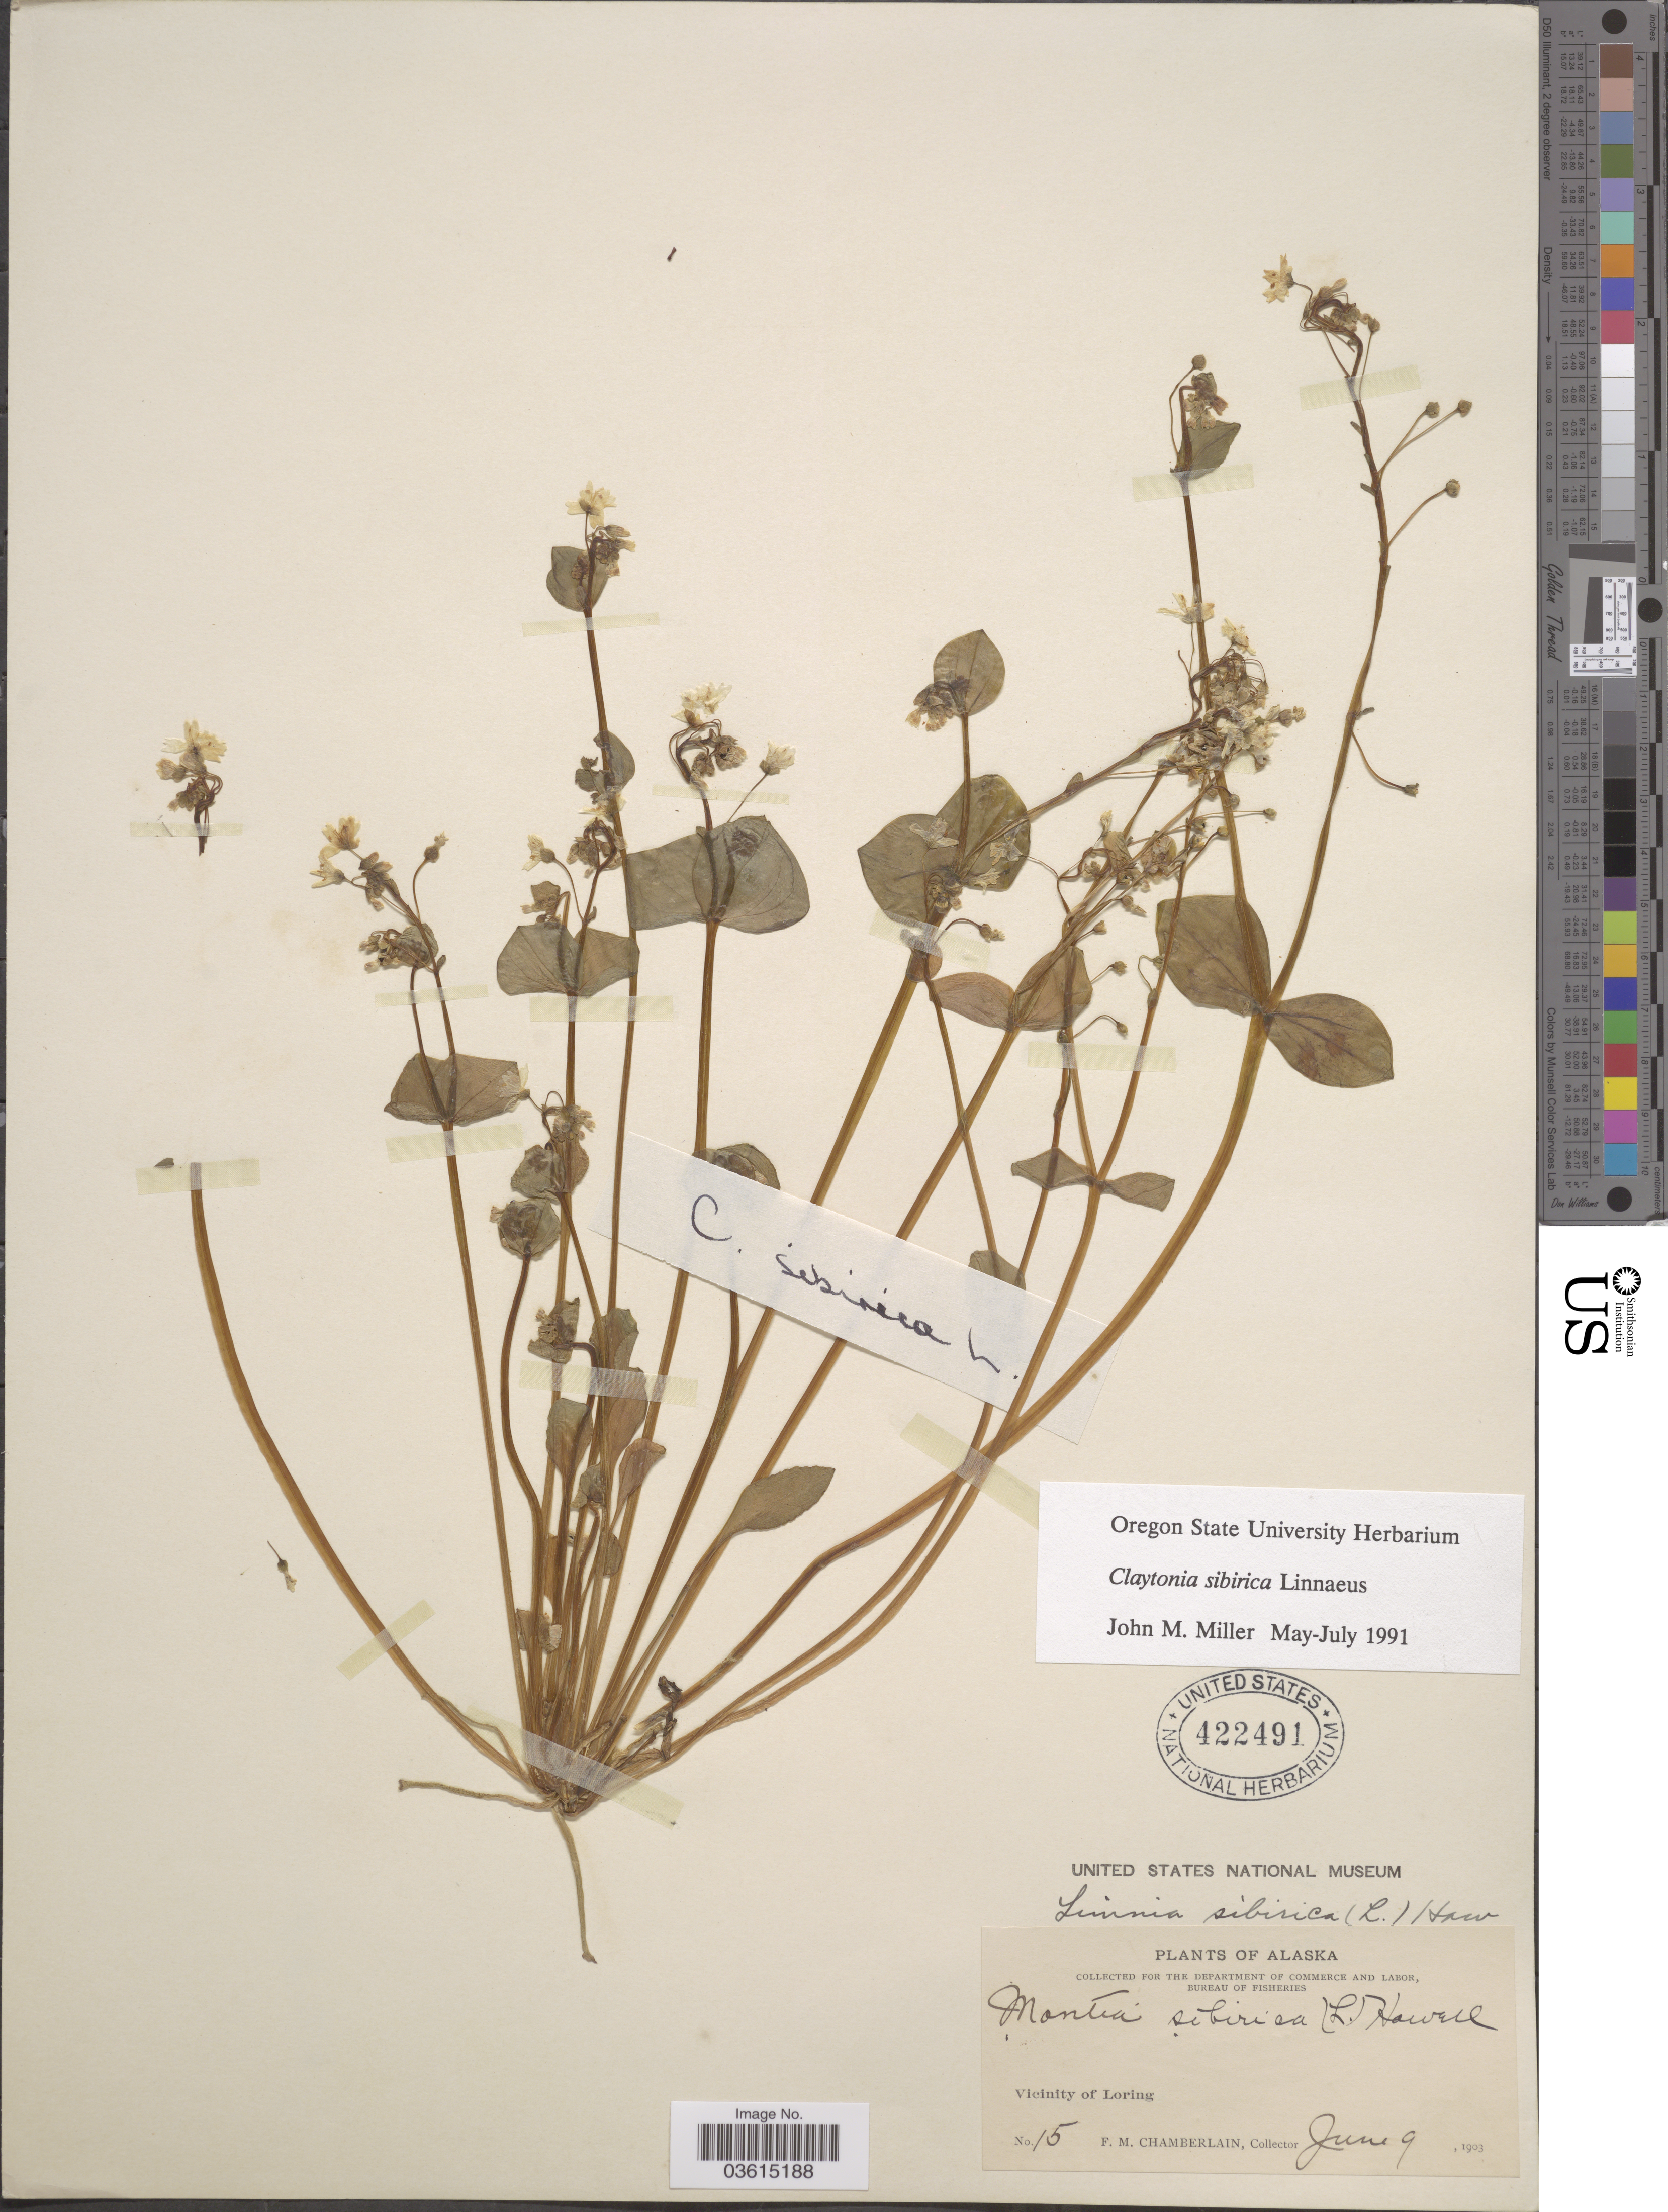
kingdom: Plantae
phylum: Tracheophyta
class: Magnoliopsida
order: Caryophyllales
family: Montiaceae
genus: Claytonia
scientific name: Claytonia sibirica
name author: L.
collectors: F. Chamberlain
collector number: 15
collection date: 1903-06-09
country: United States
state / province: Alaska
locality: Vicinity of Loring.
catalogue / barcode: US 422491